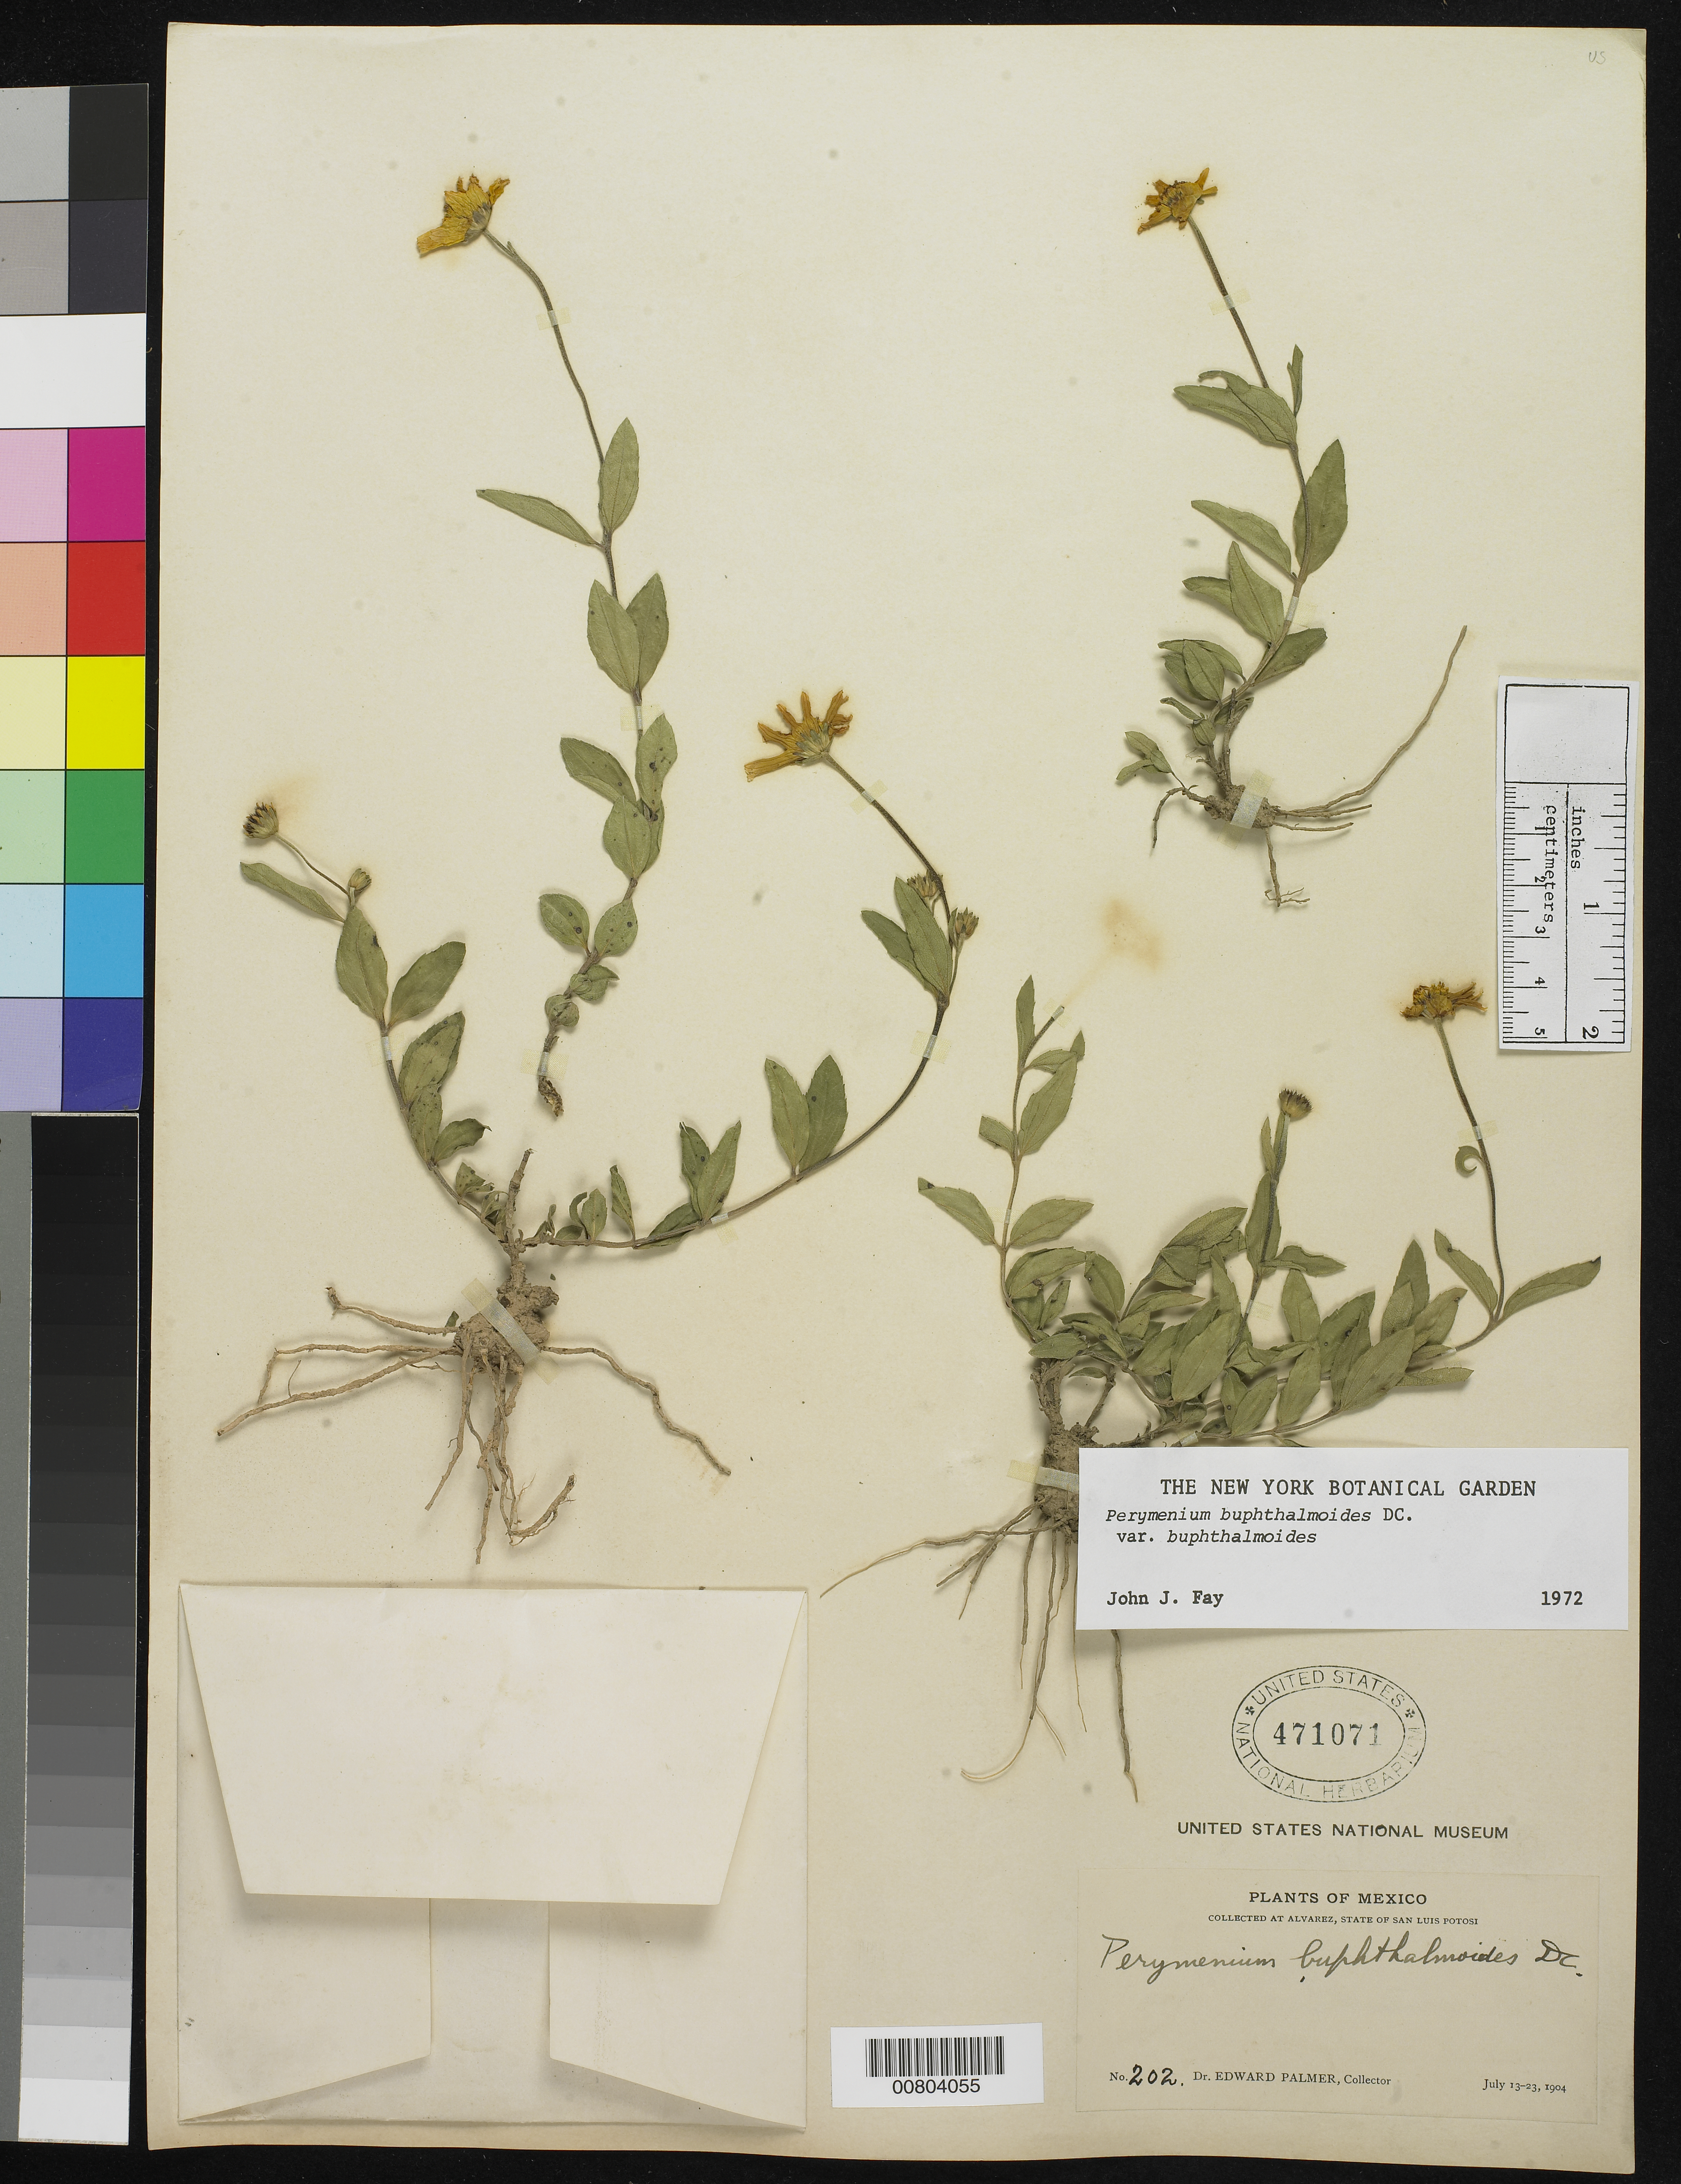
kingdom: Plantae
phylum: Tracheophyta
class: Magnoliopsida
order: Asterales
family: Asteraceae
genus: Perymenium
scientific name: Perymenium buphthalmoides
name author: DC.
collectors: E. Palmer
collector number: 202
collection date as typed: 13 Jul 1904 to 23 Jul 1904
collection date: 1904-07-13/1904-07-23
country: Mexico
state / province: San Luis Potosí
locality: Alvarez, San Luis Potosí.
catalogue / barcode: US 471071